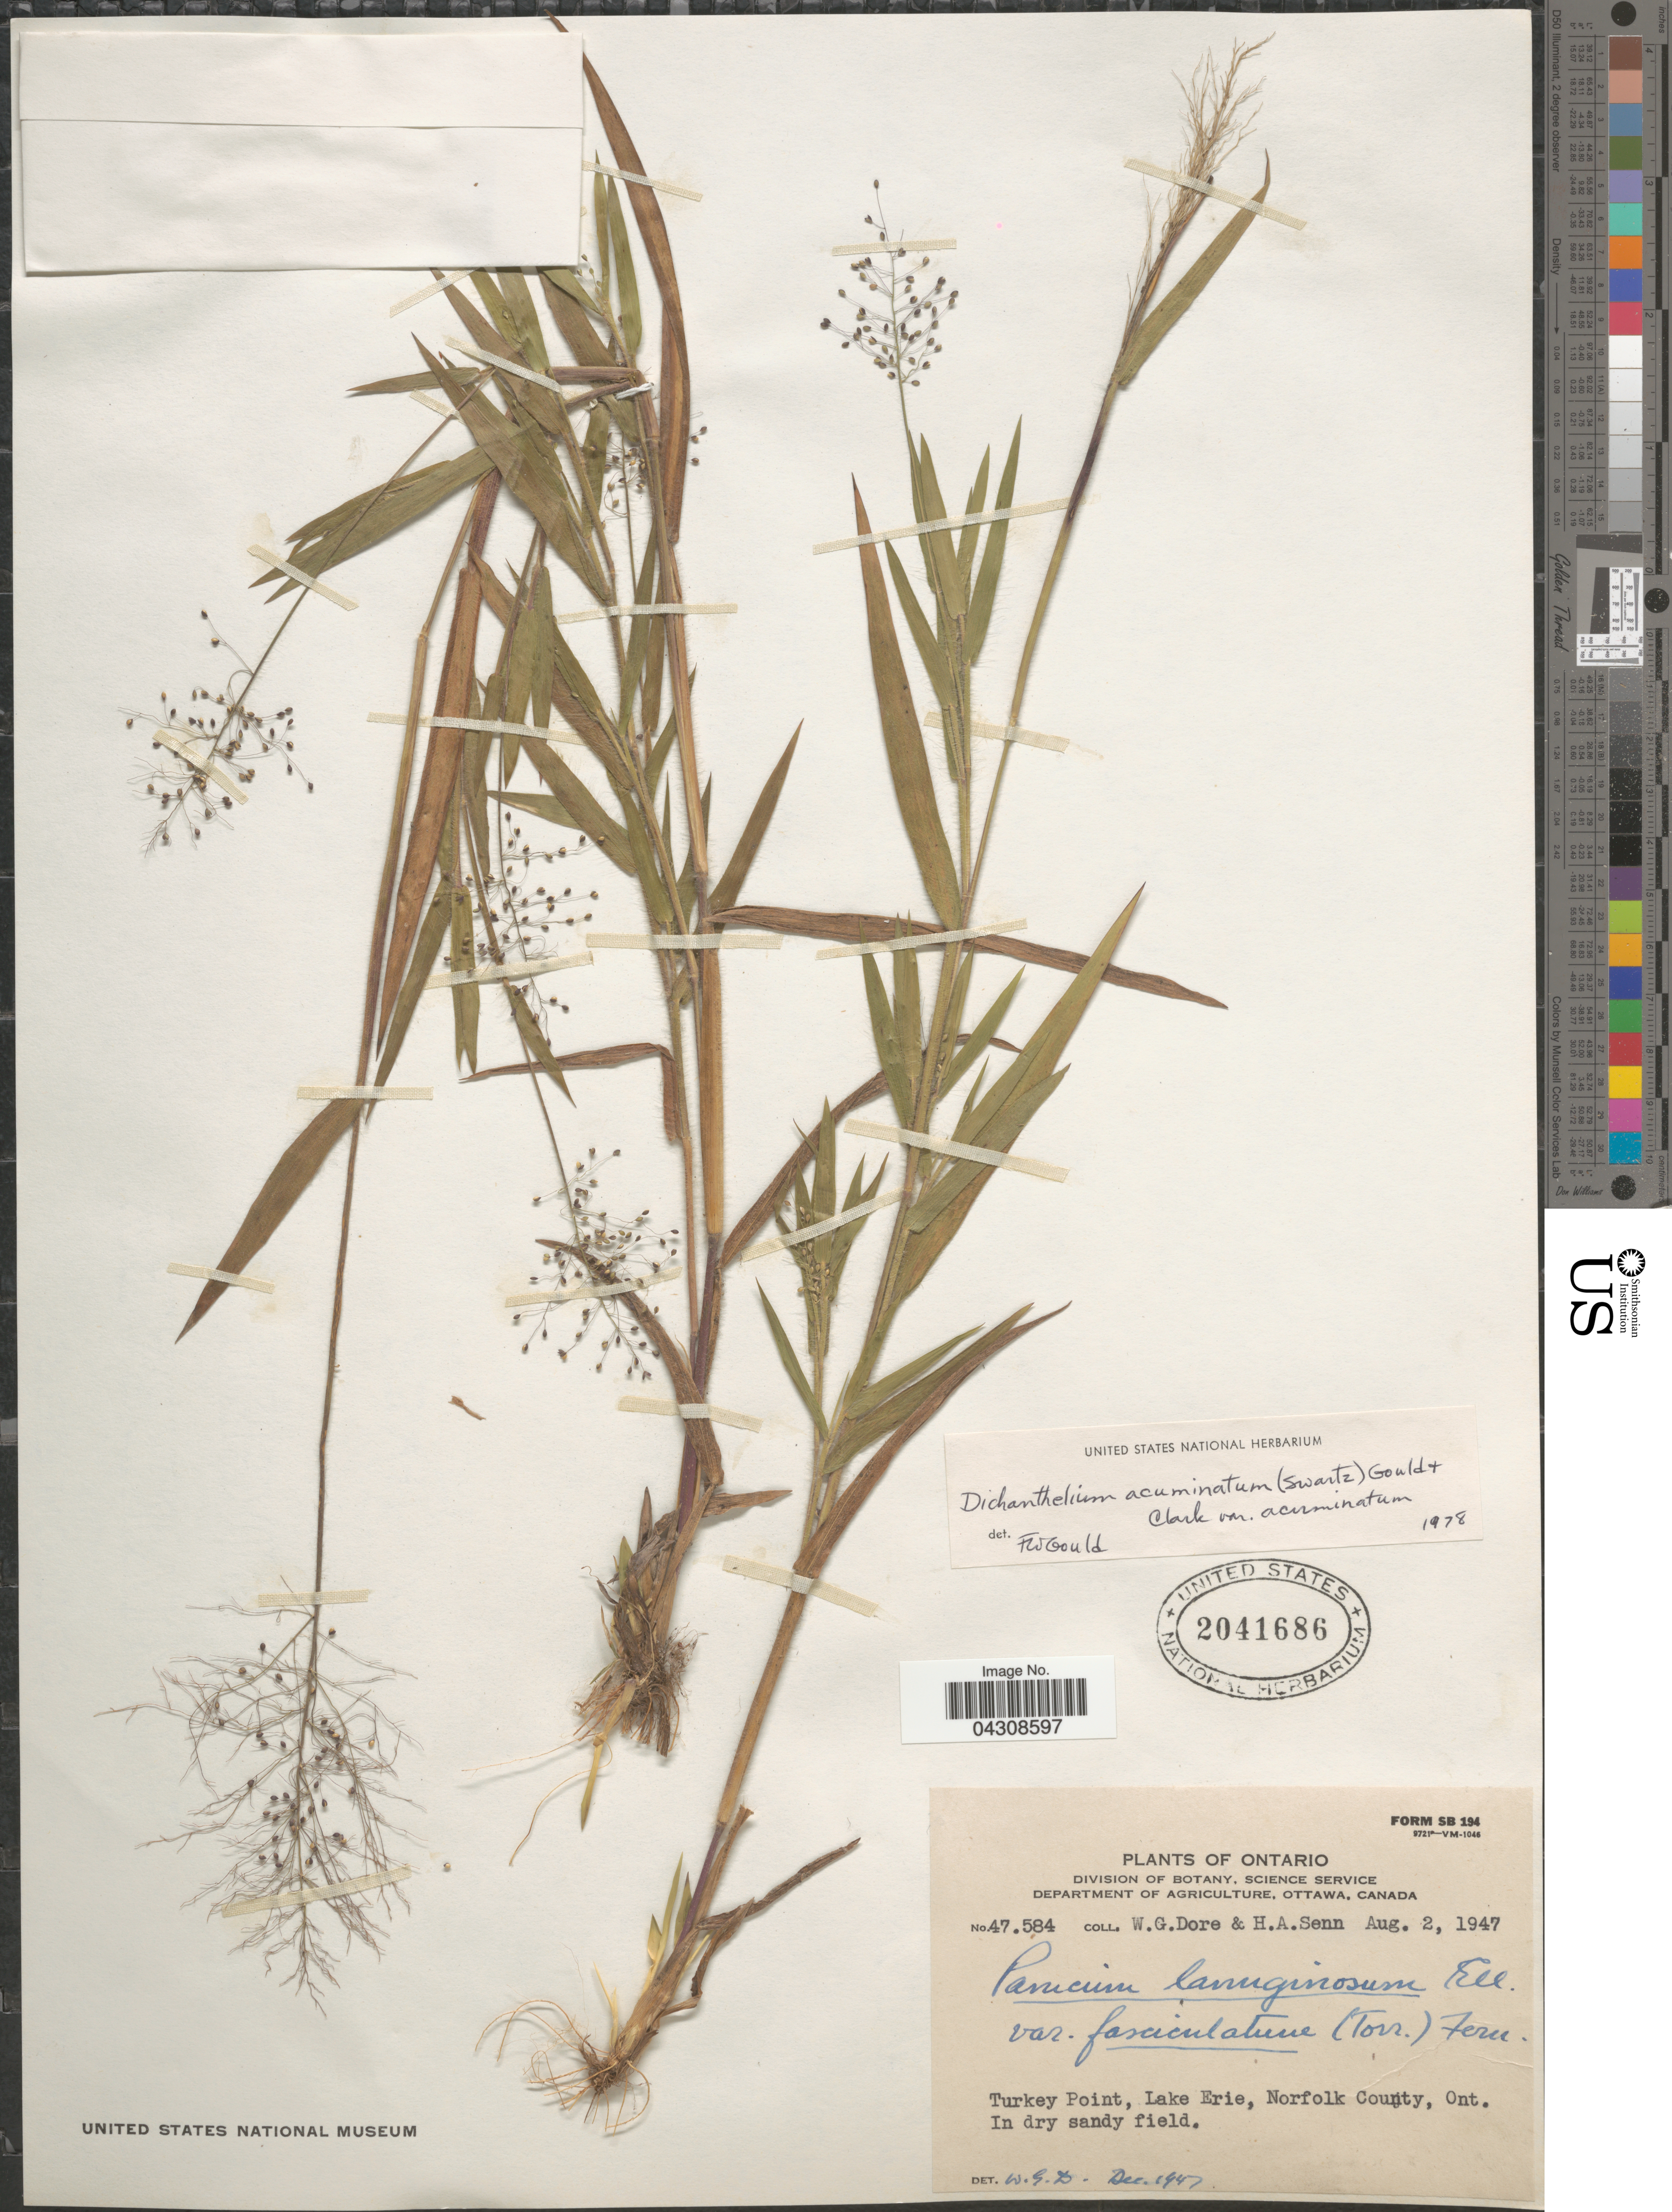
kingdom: Plantae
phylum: Tracheophyta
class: Liliopsida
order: Poales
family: Poaceae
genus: Dichanthelium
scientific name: Dichanthelium acuminatum var. acuminatum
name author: (Sw.) Gould & C.A. Clark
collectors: W. Dore & H. Senn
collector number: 47584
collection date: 1947-08-02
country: Canada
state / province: Ontario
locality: Turkey Point, Lake Erie, Norfolk County.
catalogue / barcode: US 2041686